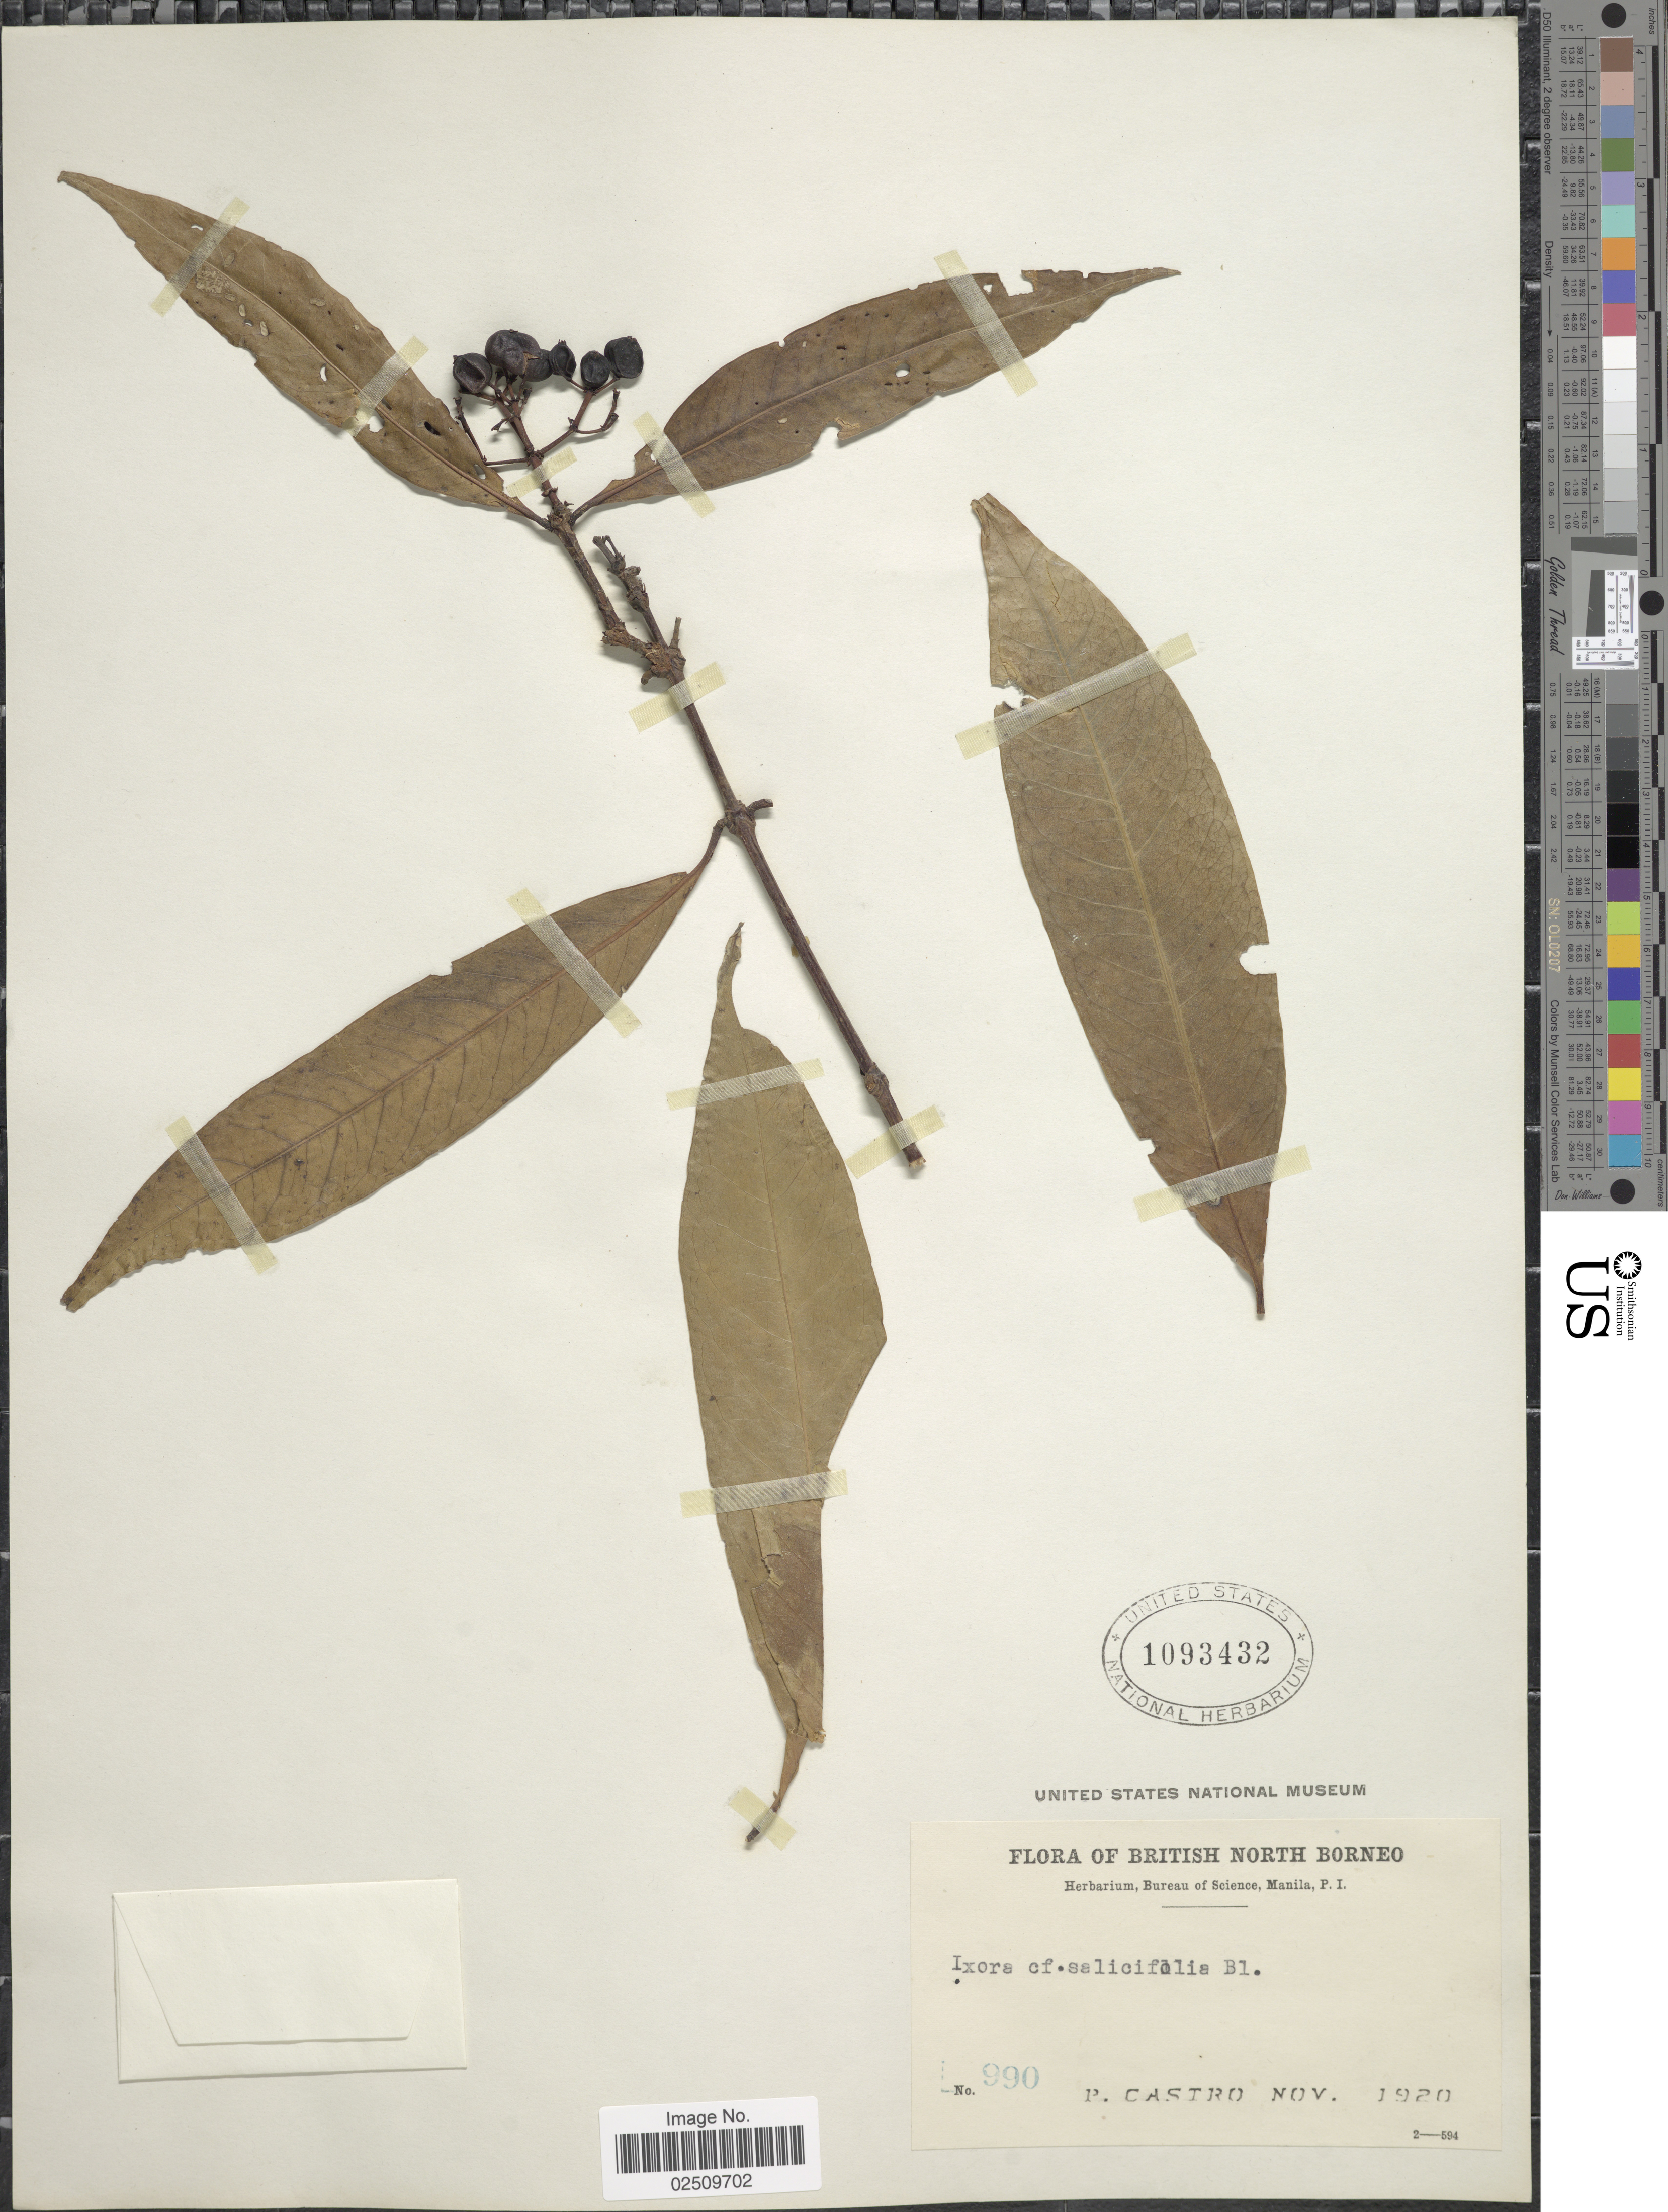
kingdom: Plantae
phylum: Tracheophyta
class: Magnoliopsida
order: Gentianales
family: Rubiaceae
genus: Ixora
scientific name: Ixora salicifolia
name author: (Blume) DC.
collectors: P. Castro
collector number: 990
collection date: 1920-11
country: Malaysia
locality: British North Borneo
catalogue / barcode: US 1093432